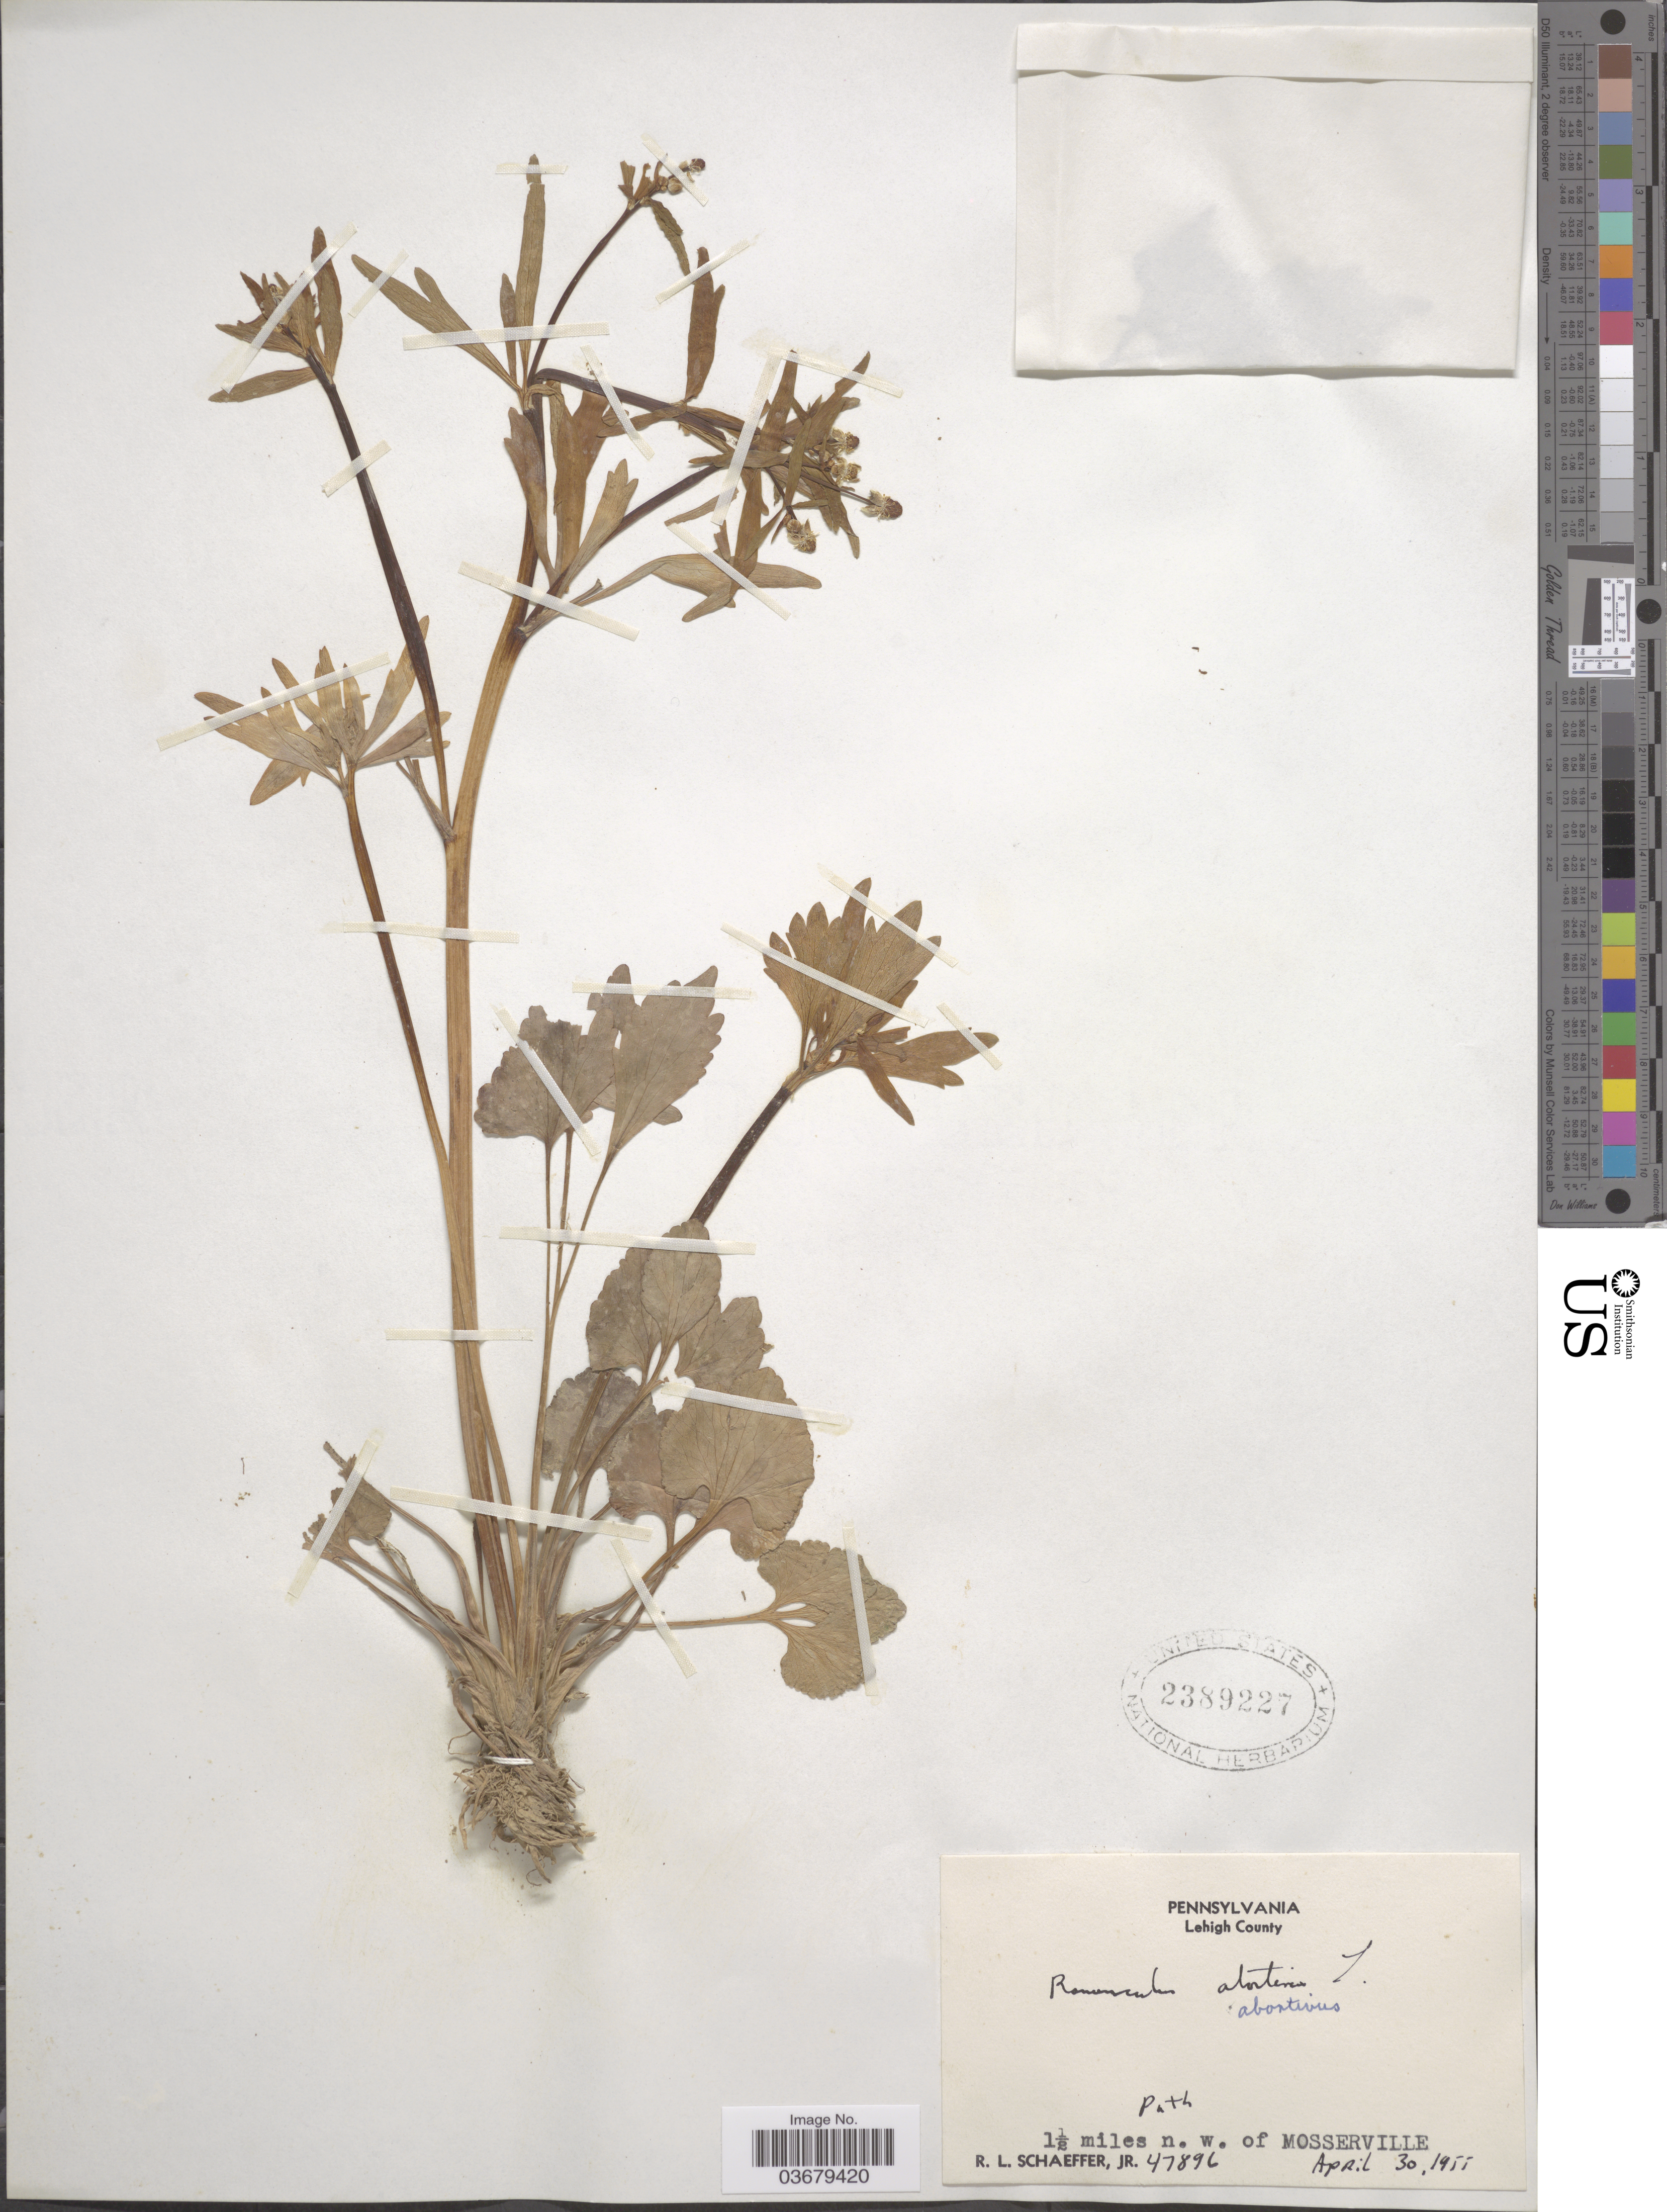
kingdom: Plantae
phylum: Tracheophyta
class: Magnoliopsida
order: Ranunculales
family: Ranunculaceae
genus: Ranunculus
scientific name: Ranunculus abortivus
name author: L.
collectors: R. L. Schaeffer Jr.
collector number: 47896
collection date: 1955-04-30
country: United States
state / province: Pennsylvania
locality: Lehigh County. 1½ miles n. w. of Mosserville.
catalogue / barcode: US 2389227